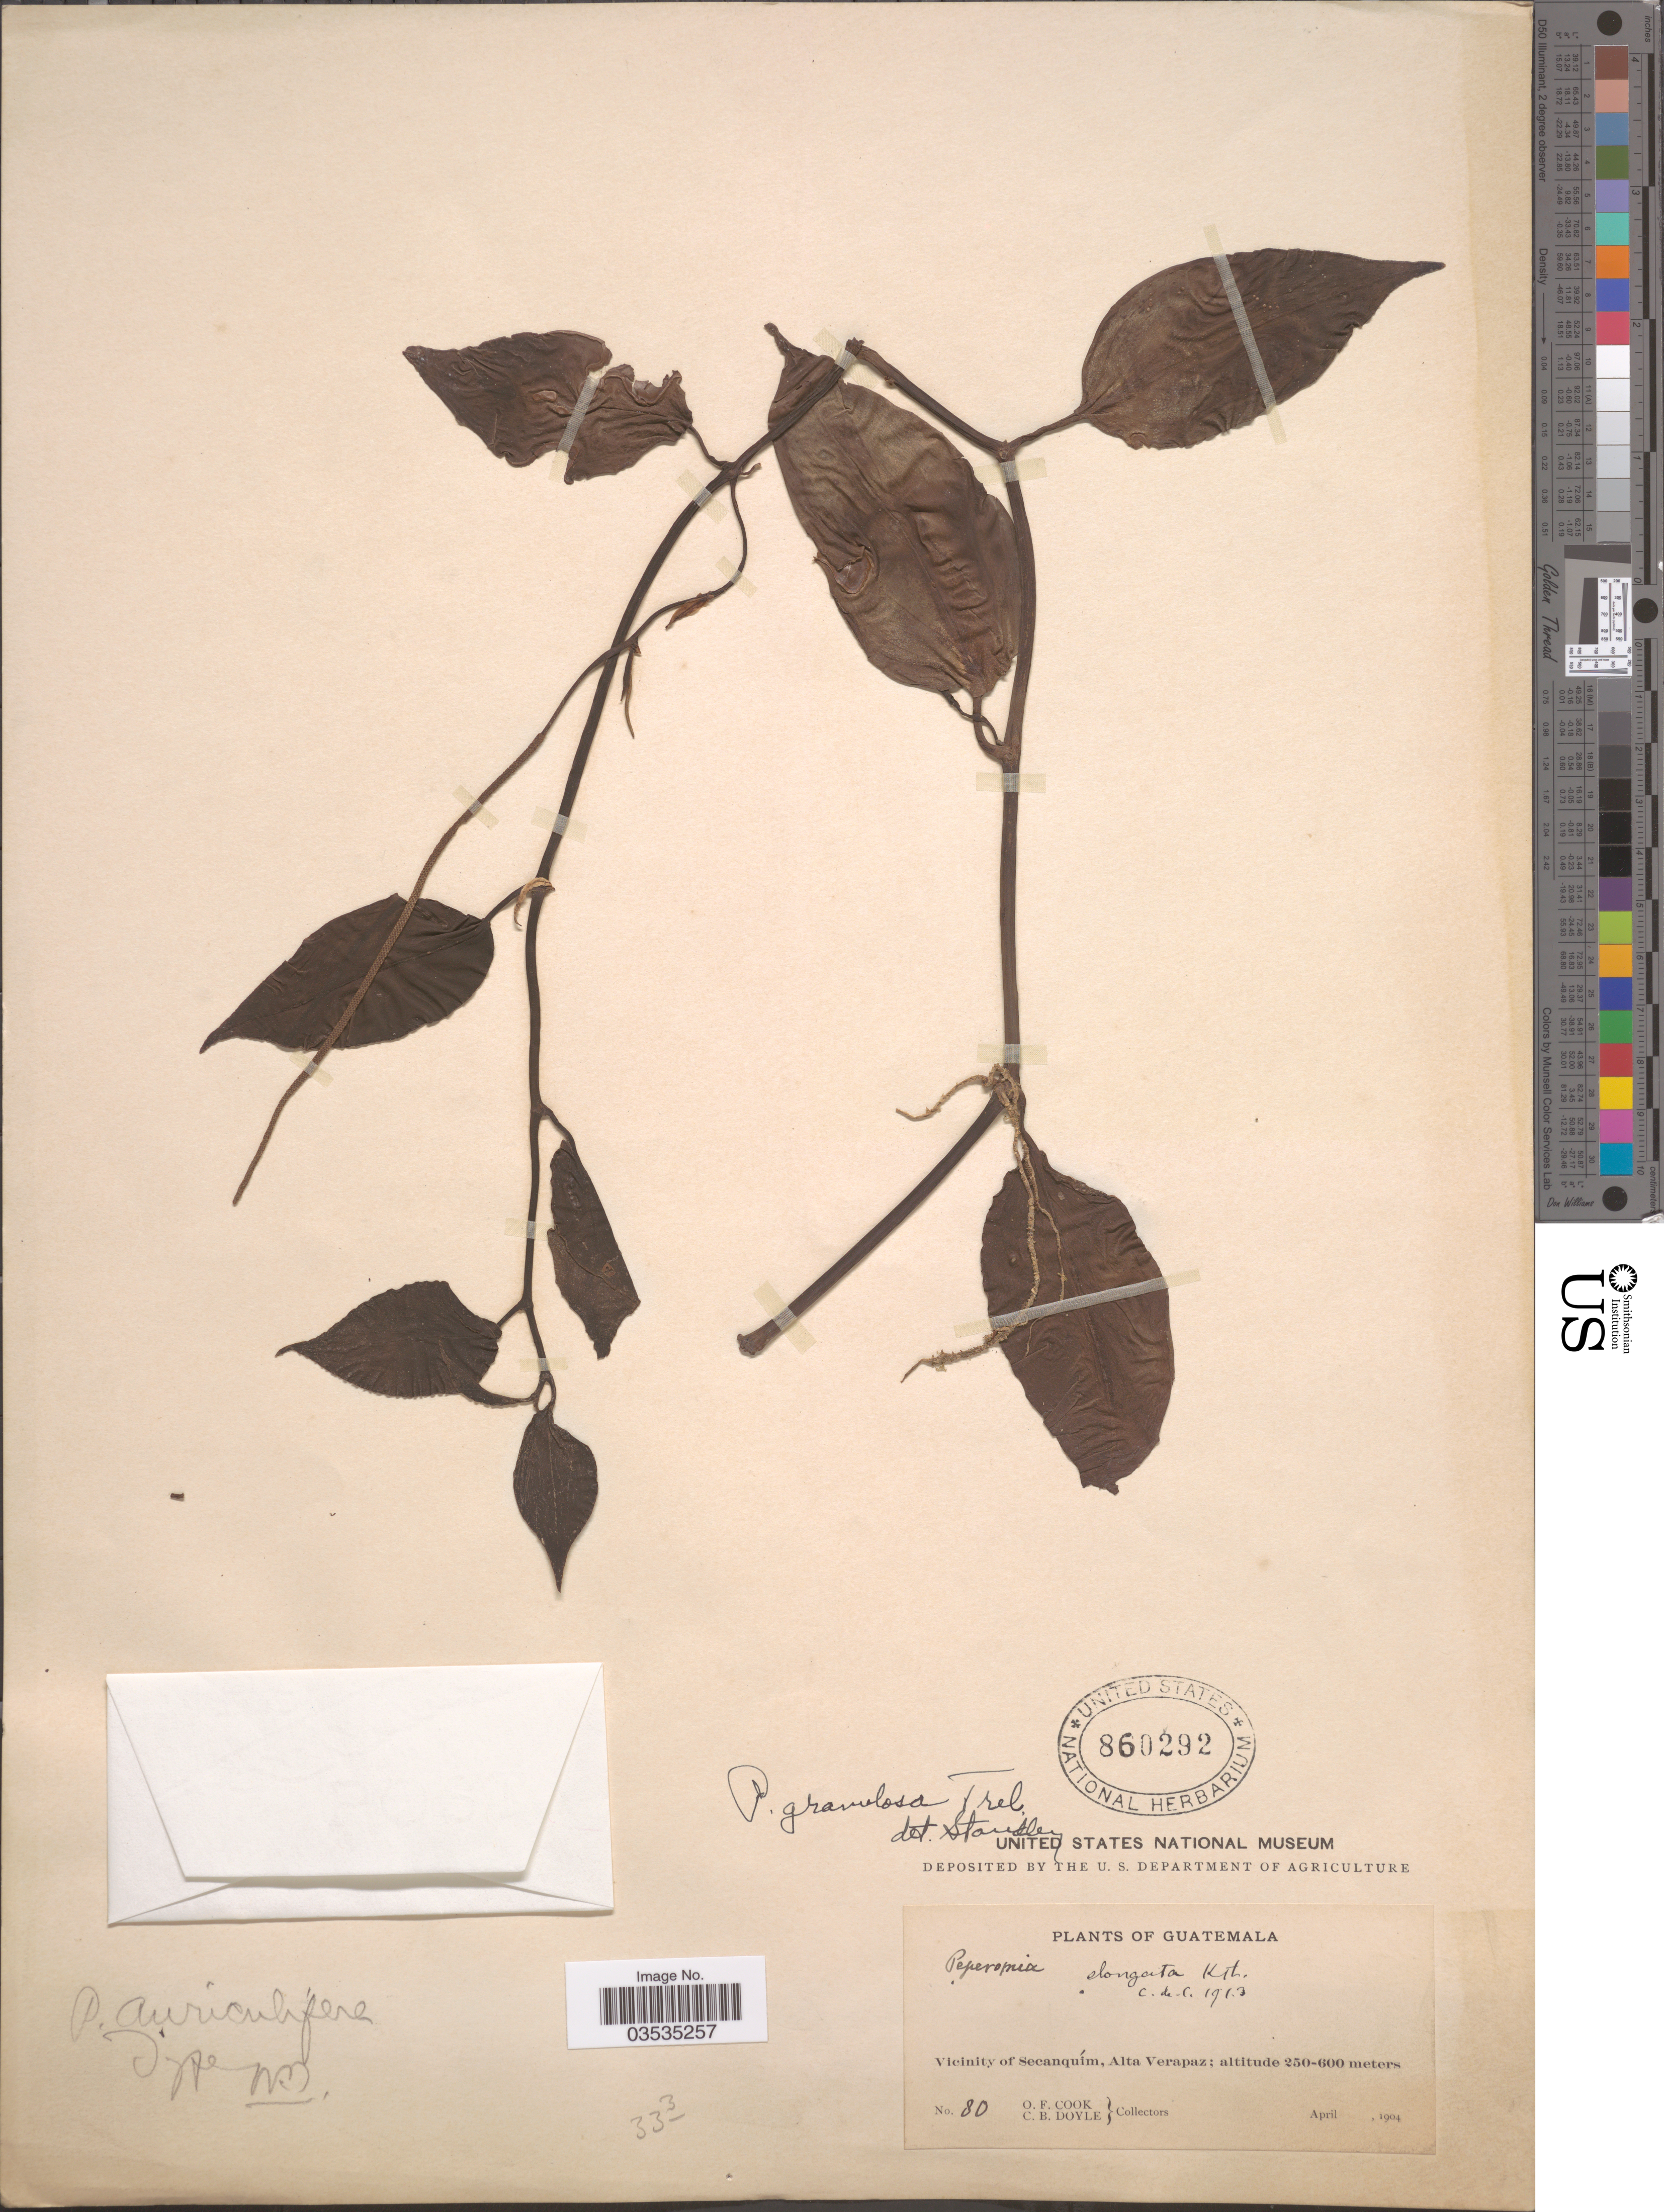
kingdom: Plantae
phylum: Tracheophyta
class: Magnoliopsida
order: Piperales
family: Piperaceae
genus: Peperomia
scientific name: Peperomia granulosa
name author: Trel.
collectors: O. F. Cook & C. Doyle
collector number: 80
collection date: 1904-04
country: Guatemala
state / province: Alta Verapaz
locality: Vicinity of Secanquím.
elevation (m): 250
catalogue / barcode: US 860292